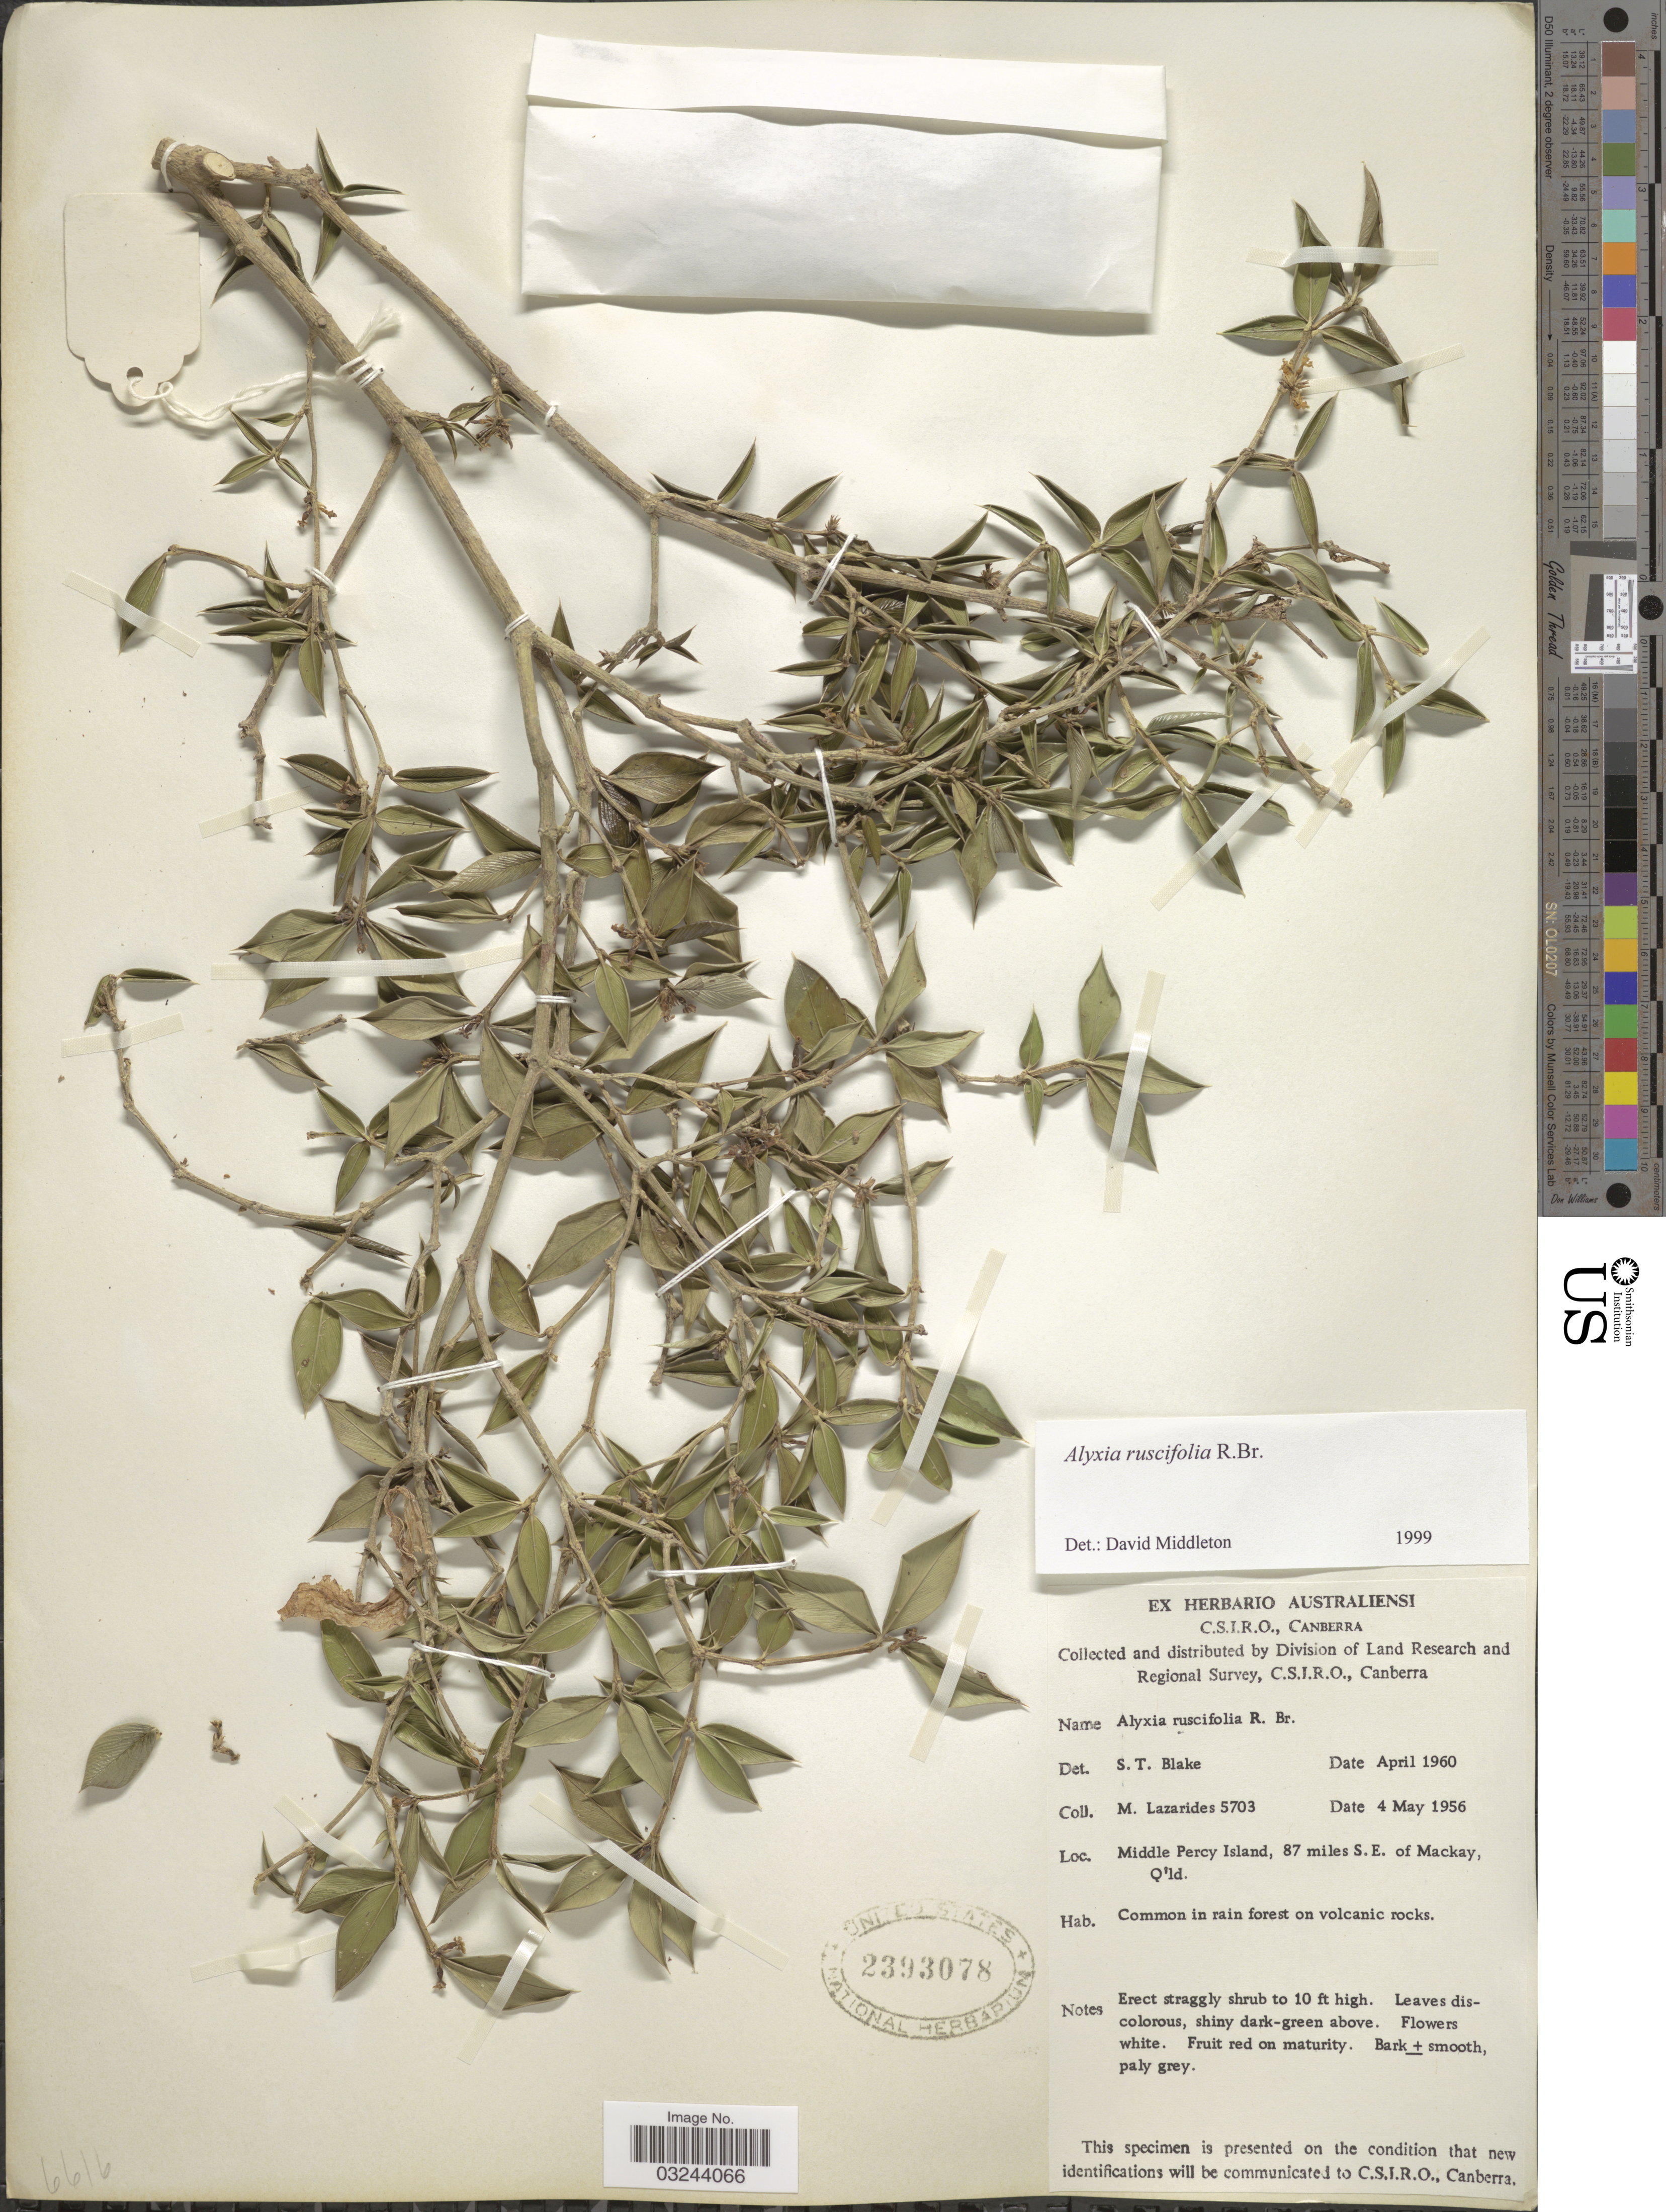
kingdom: Plantae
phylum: Tracheophyta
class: Magnoliopsida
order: Gentianales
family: Apocynaceae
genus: Alyxia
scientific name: Alyxia ruscifolia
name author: R. Br.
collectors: M. Lazarides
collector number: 5703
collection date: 1956-05-04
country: Australia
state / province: Queensland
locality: Middle Percy Island, 87 miles S.E. of Mackay, Q'ld.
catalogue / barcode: US 2393078